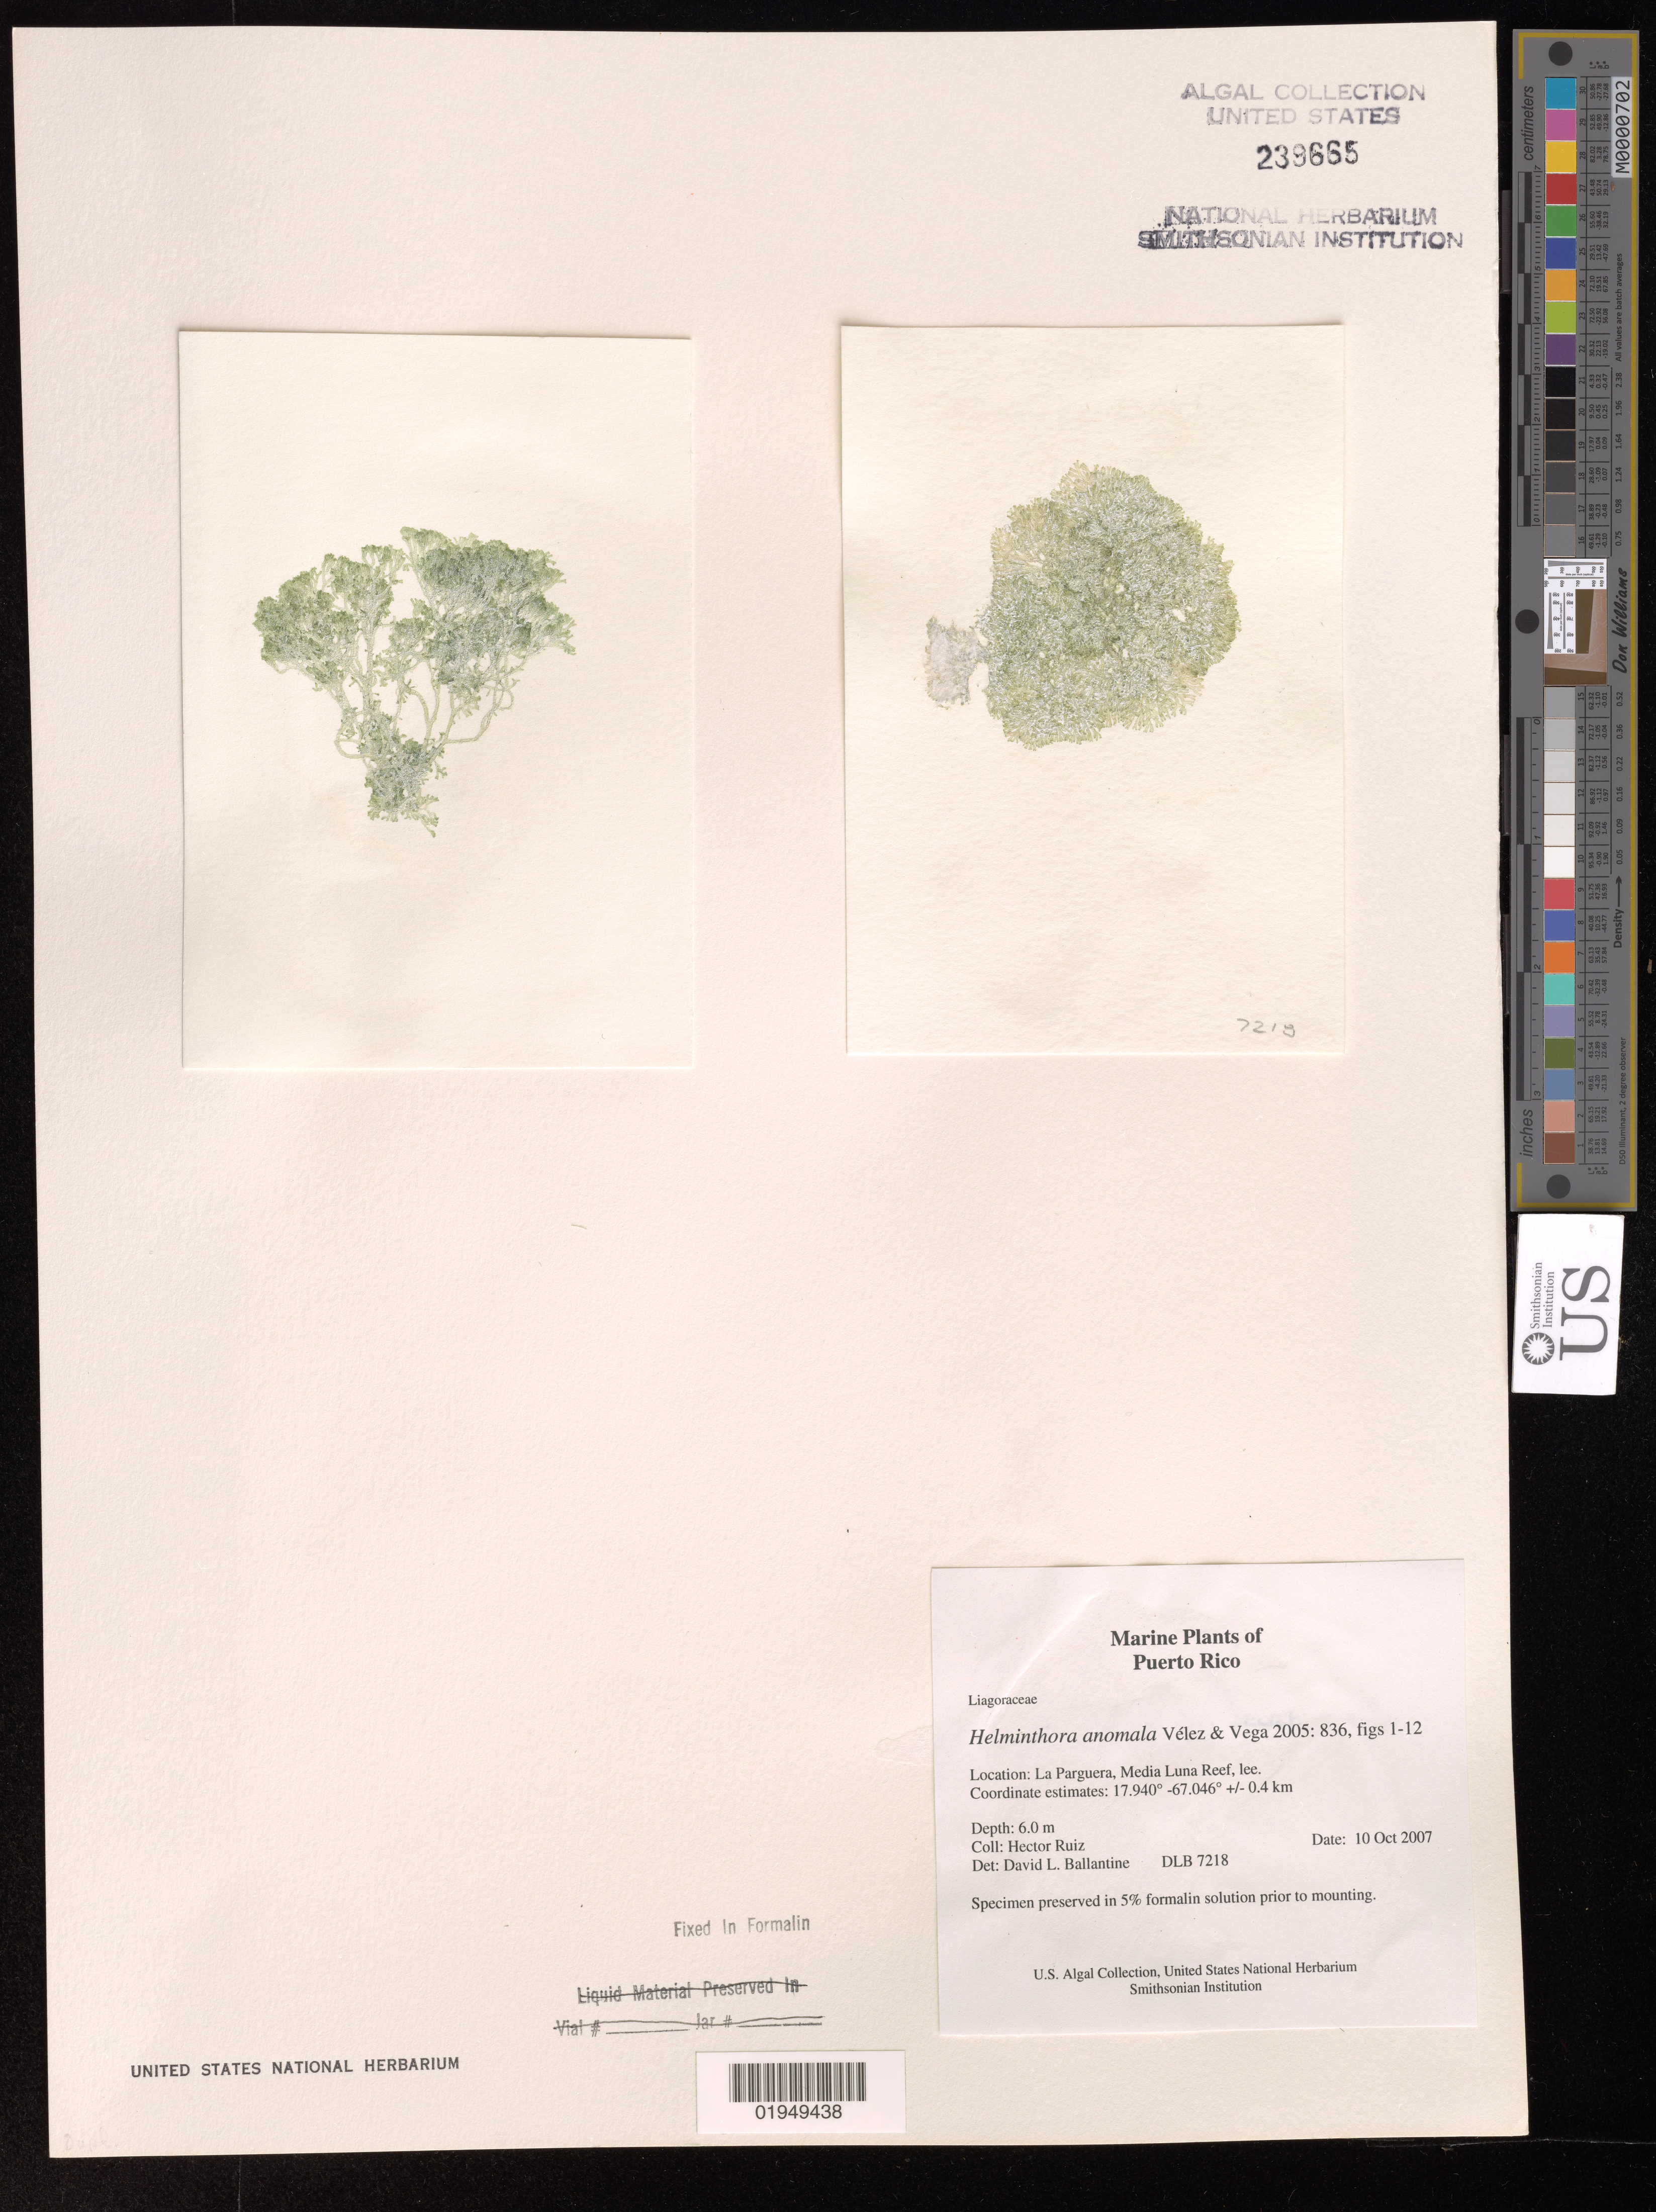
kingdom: Plantae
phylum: Rhodophyta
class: Florideophyceae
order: Nemaliales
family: Liagoraceae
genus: Helminthora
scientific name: Helminthora anomala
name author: Velez & Vega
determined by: Ballentine, D. L.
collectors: H. Ruiz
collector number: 7218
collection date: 2007-10-10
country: Puerto Rico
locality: La Parguera. Media Luna Reef, Lee.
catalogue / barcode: US 239665